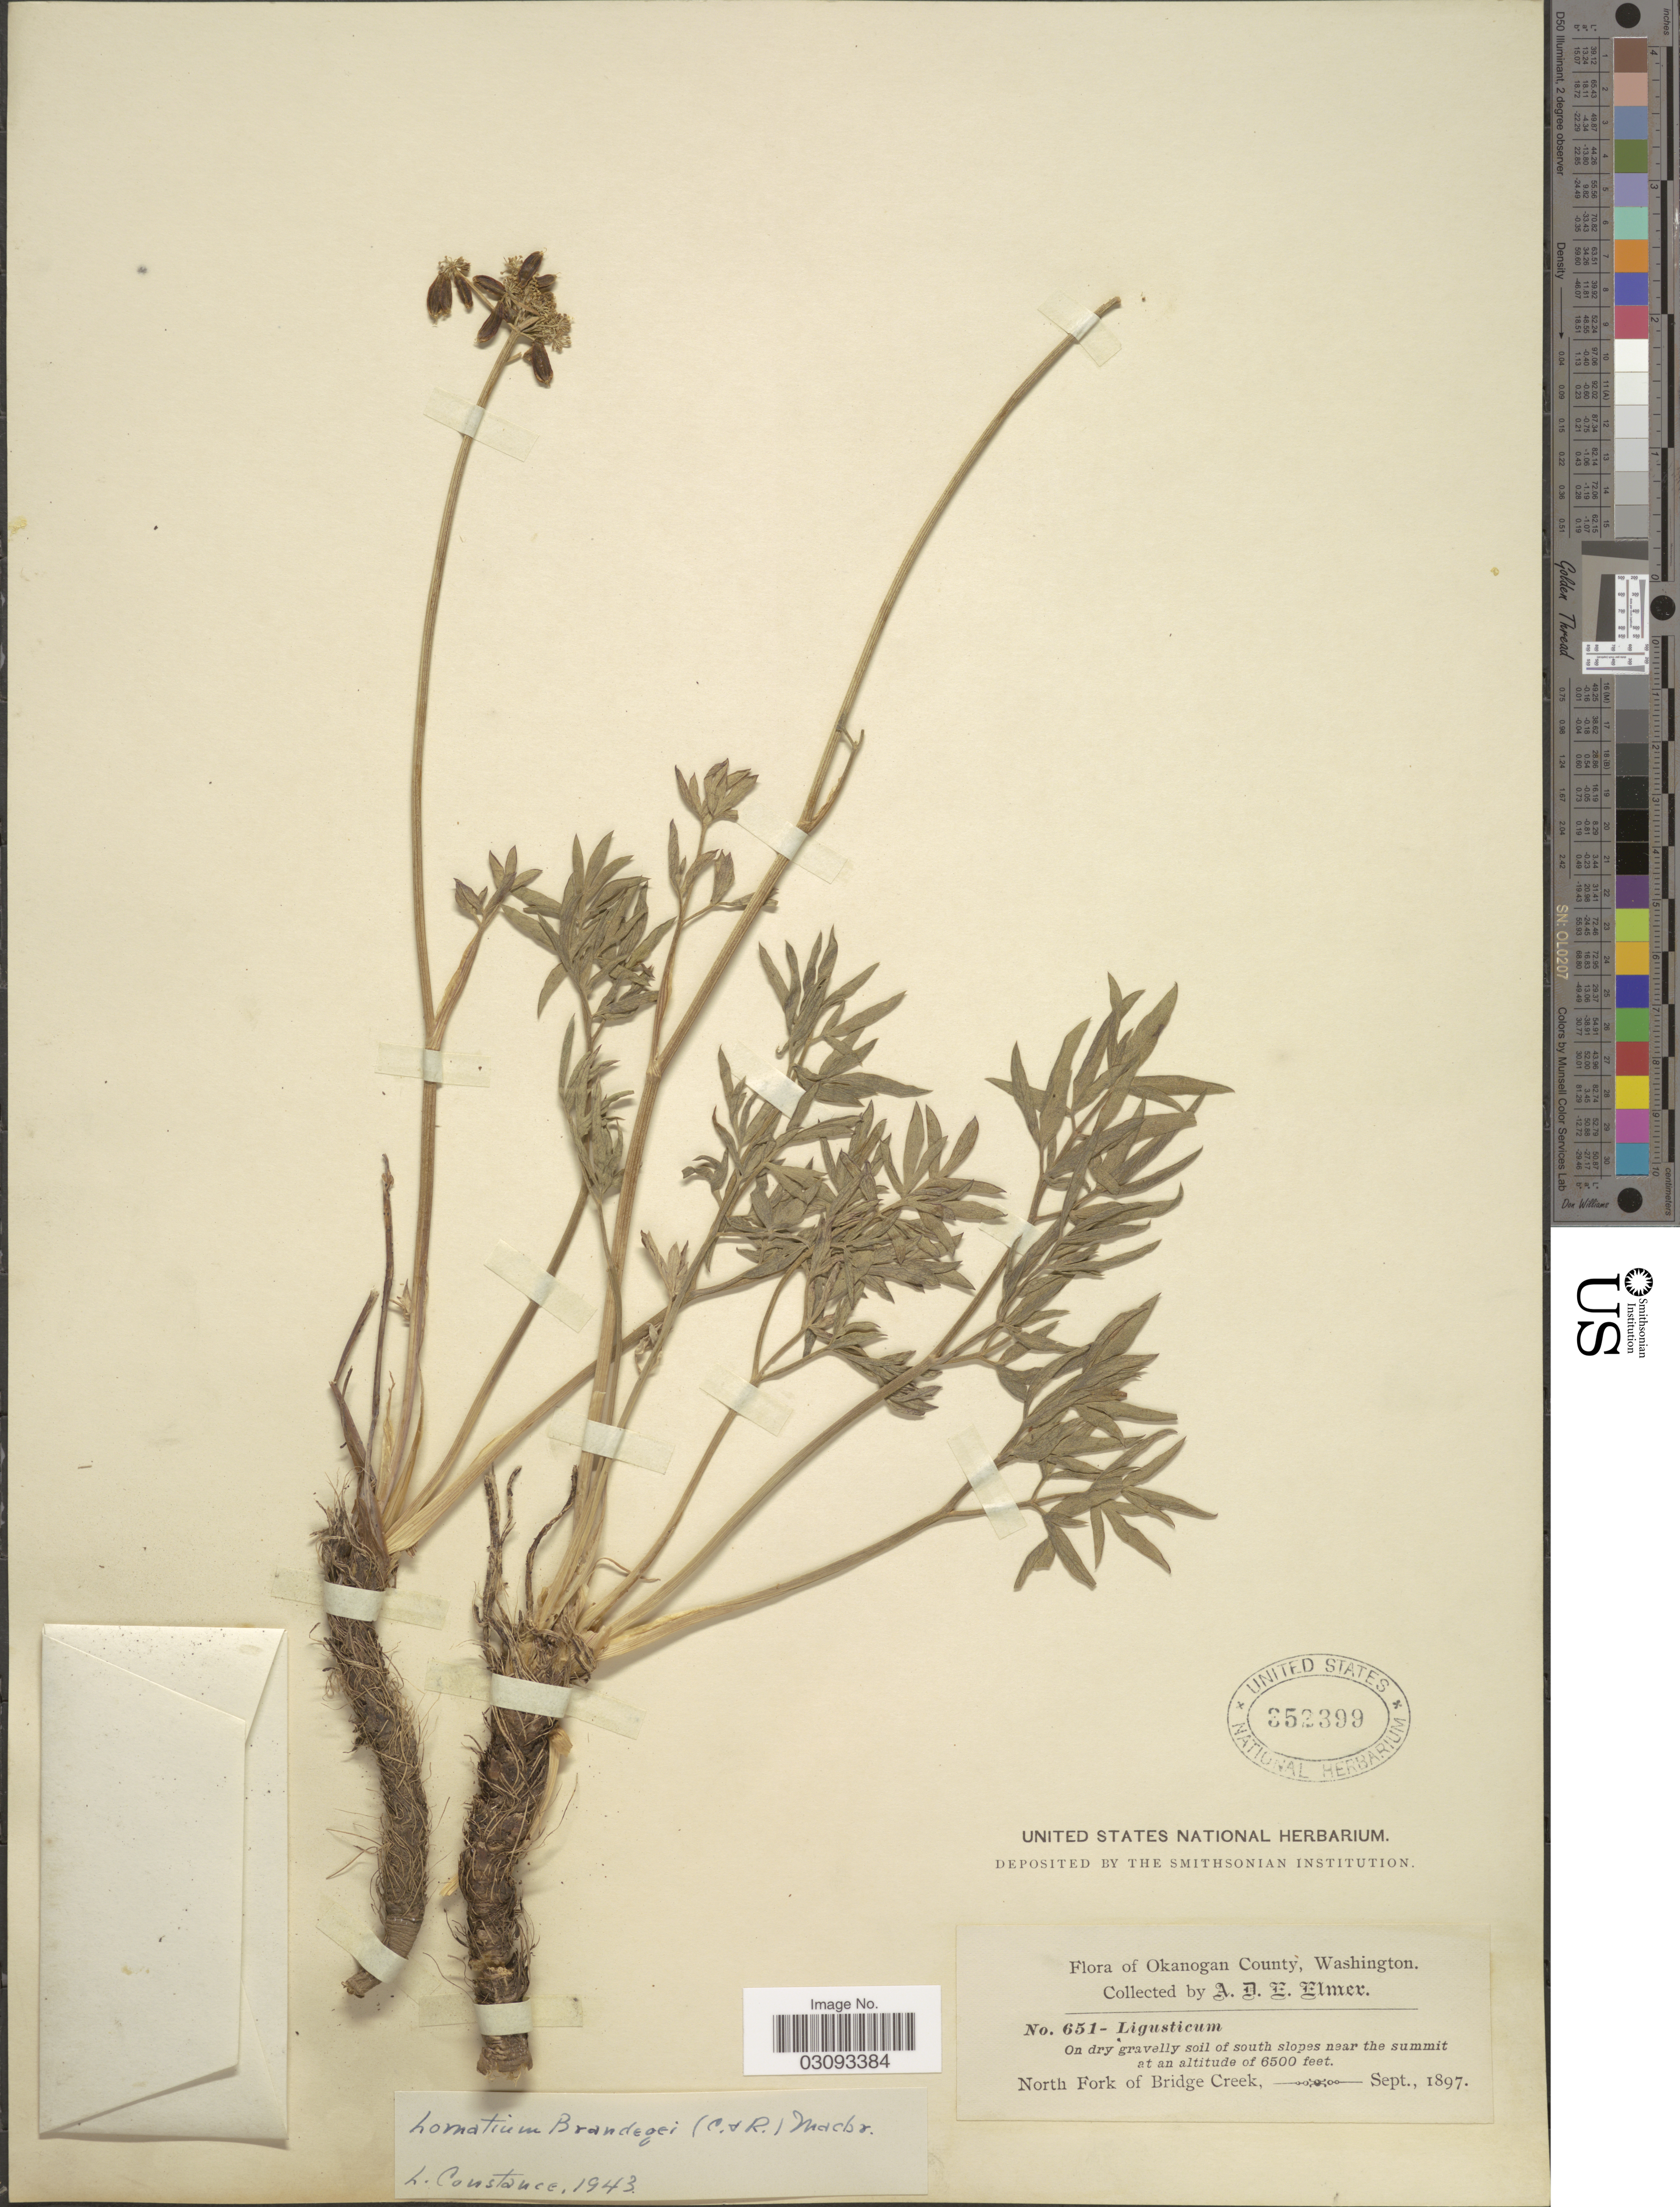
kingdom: Plantae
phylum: Tracheophyta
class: Magnoliopsida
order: Apiales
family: Apiaceae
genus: Lomatium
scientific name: Lomatium brandegeei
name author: (J.M. Coult. & Rose) J.F. Macbr.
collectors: A. D. E. Elmer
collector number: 651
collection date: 1897-09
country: United States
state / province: Washington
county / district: Okanogan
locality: Okanogan County. On dry gravelly soil of south slopes near the summit. North Fork of Bridge Creek.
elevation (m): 1981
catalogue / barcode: US 352399